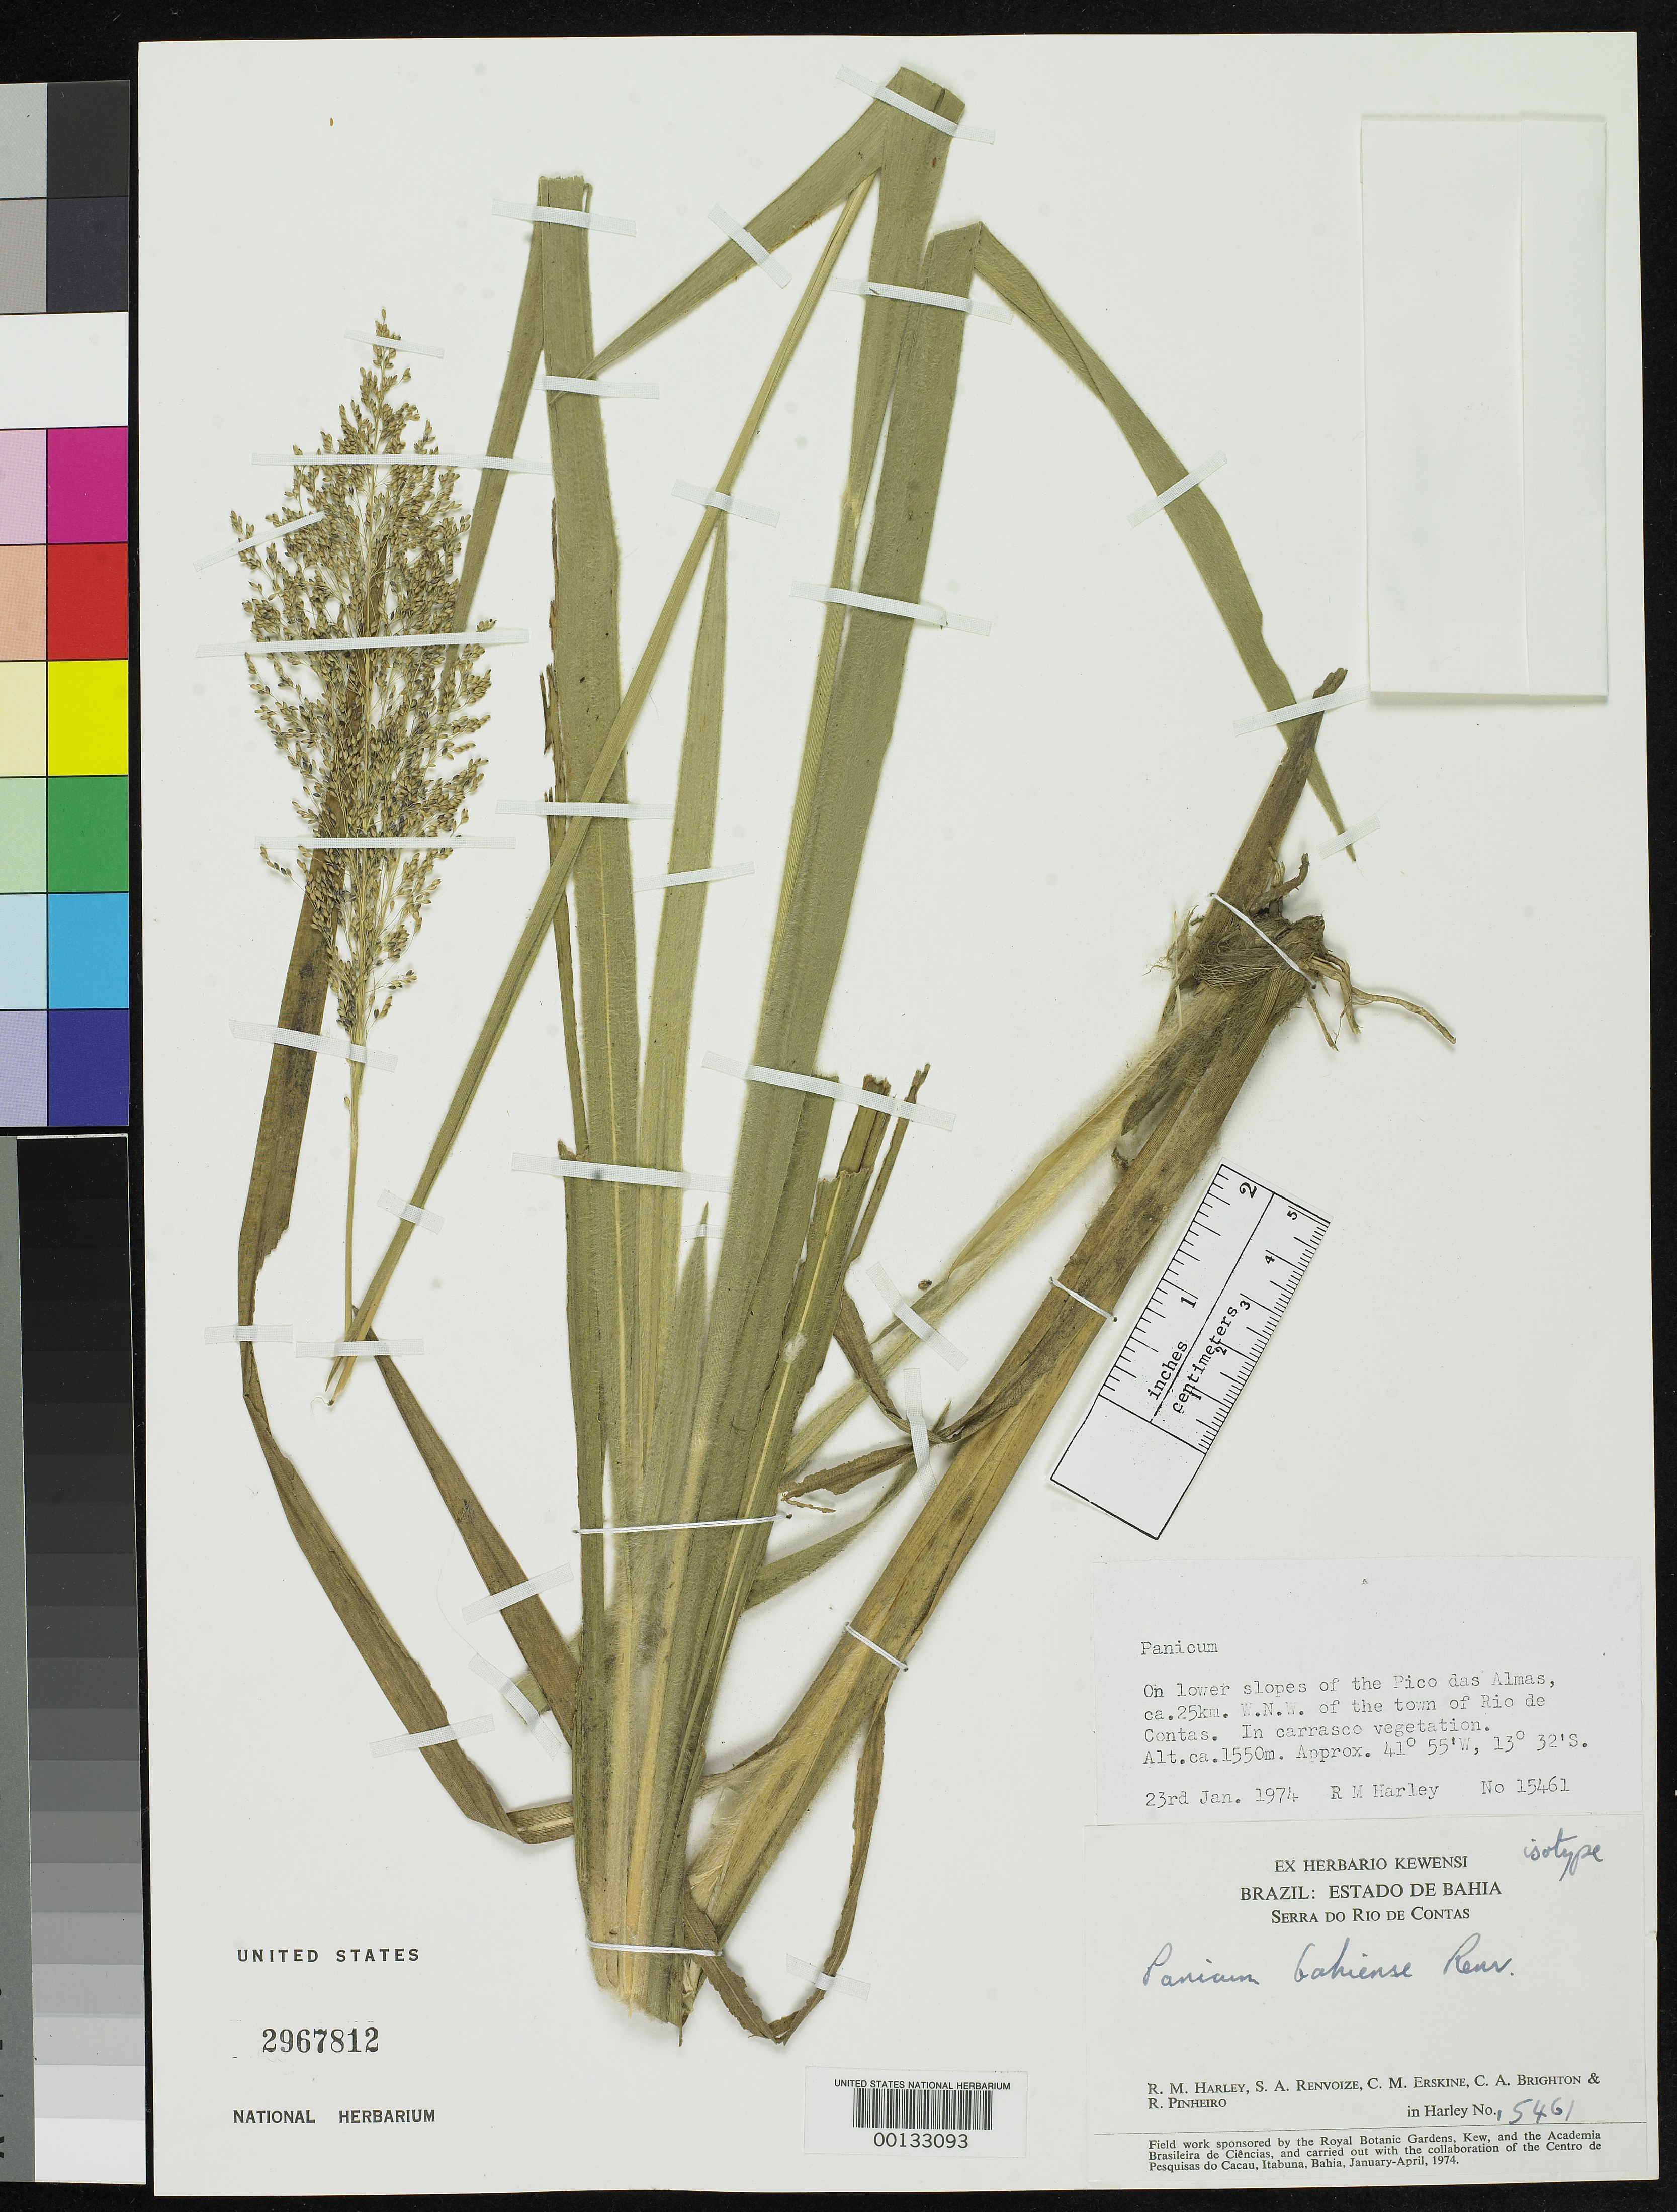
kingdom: Plantae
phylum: Tracheophyta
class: Liliopsida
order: Poales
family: Poaceae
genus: Panicum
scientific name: Panicum bahiense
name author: Renvoize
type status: Isotype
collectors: R. M. Harley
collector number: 15461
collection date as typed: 23 Jan 1974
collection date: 1974-01-23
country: Brazil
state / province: Bahia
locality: Serra do Rio de Contas.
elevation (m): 1550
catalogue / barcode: US 2967812